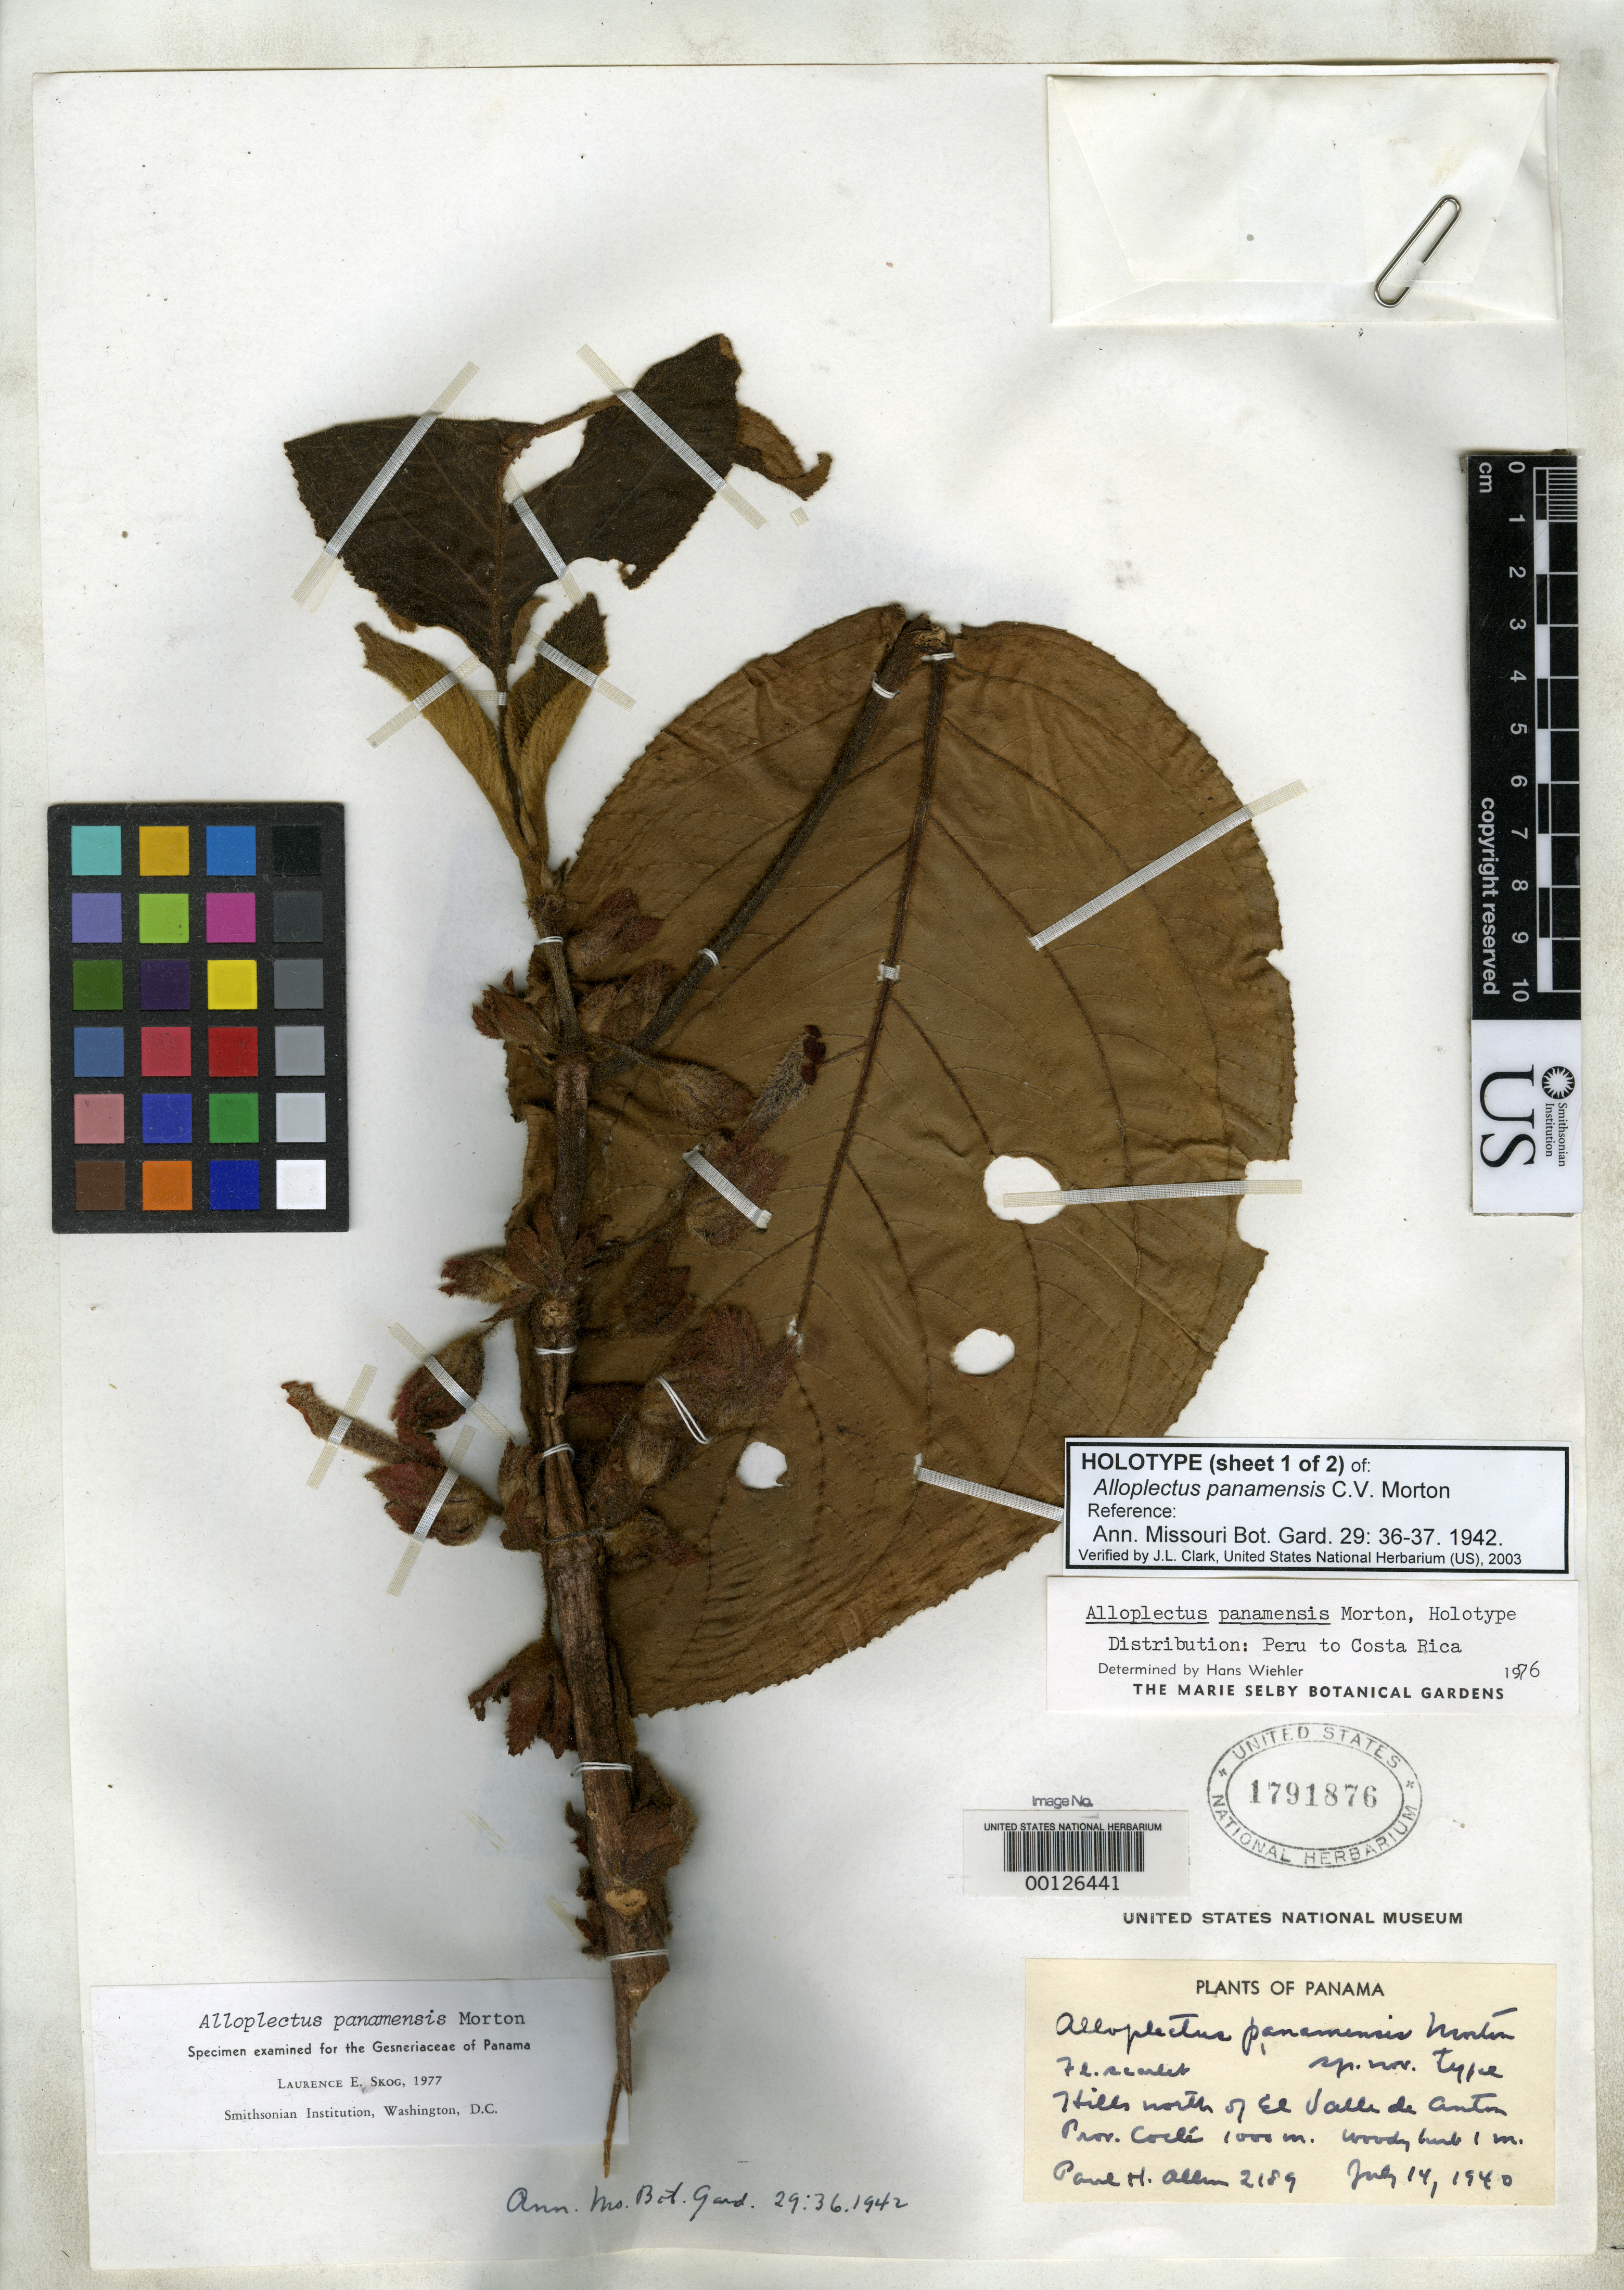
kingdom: Plantae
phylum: Tracheophyta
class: Magnoliopsida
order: Lamiales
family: Gesneriaceae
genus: Alloplectus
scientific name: Alloplectus panamensis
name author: C.V. Morton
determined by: Clark, J. L., (SEL), The Marie Selby Botanical Garden (UNITED STATES)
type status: Holotype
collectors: P. H. Allen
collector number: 2189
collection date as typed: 14 Jul 1940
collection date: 1940-07-14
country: Panama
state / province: Coclé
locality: Hills north of El Valle de Anton.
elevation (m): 1000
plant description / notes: Sheet 1 of holotype mounted on 2 sheets.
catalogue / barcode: US 1791876